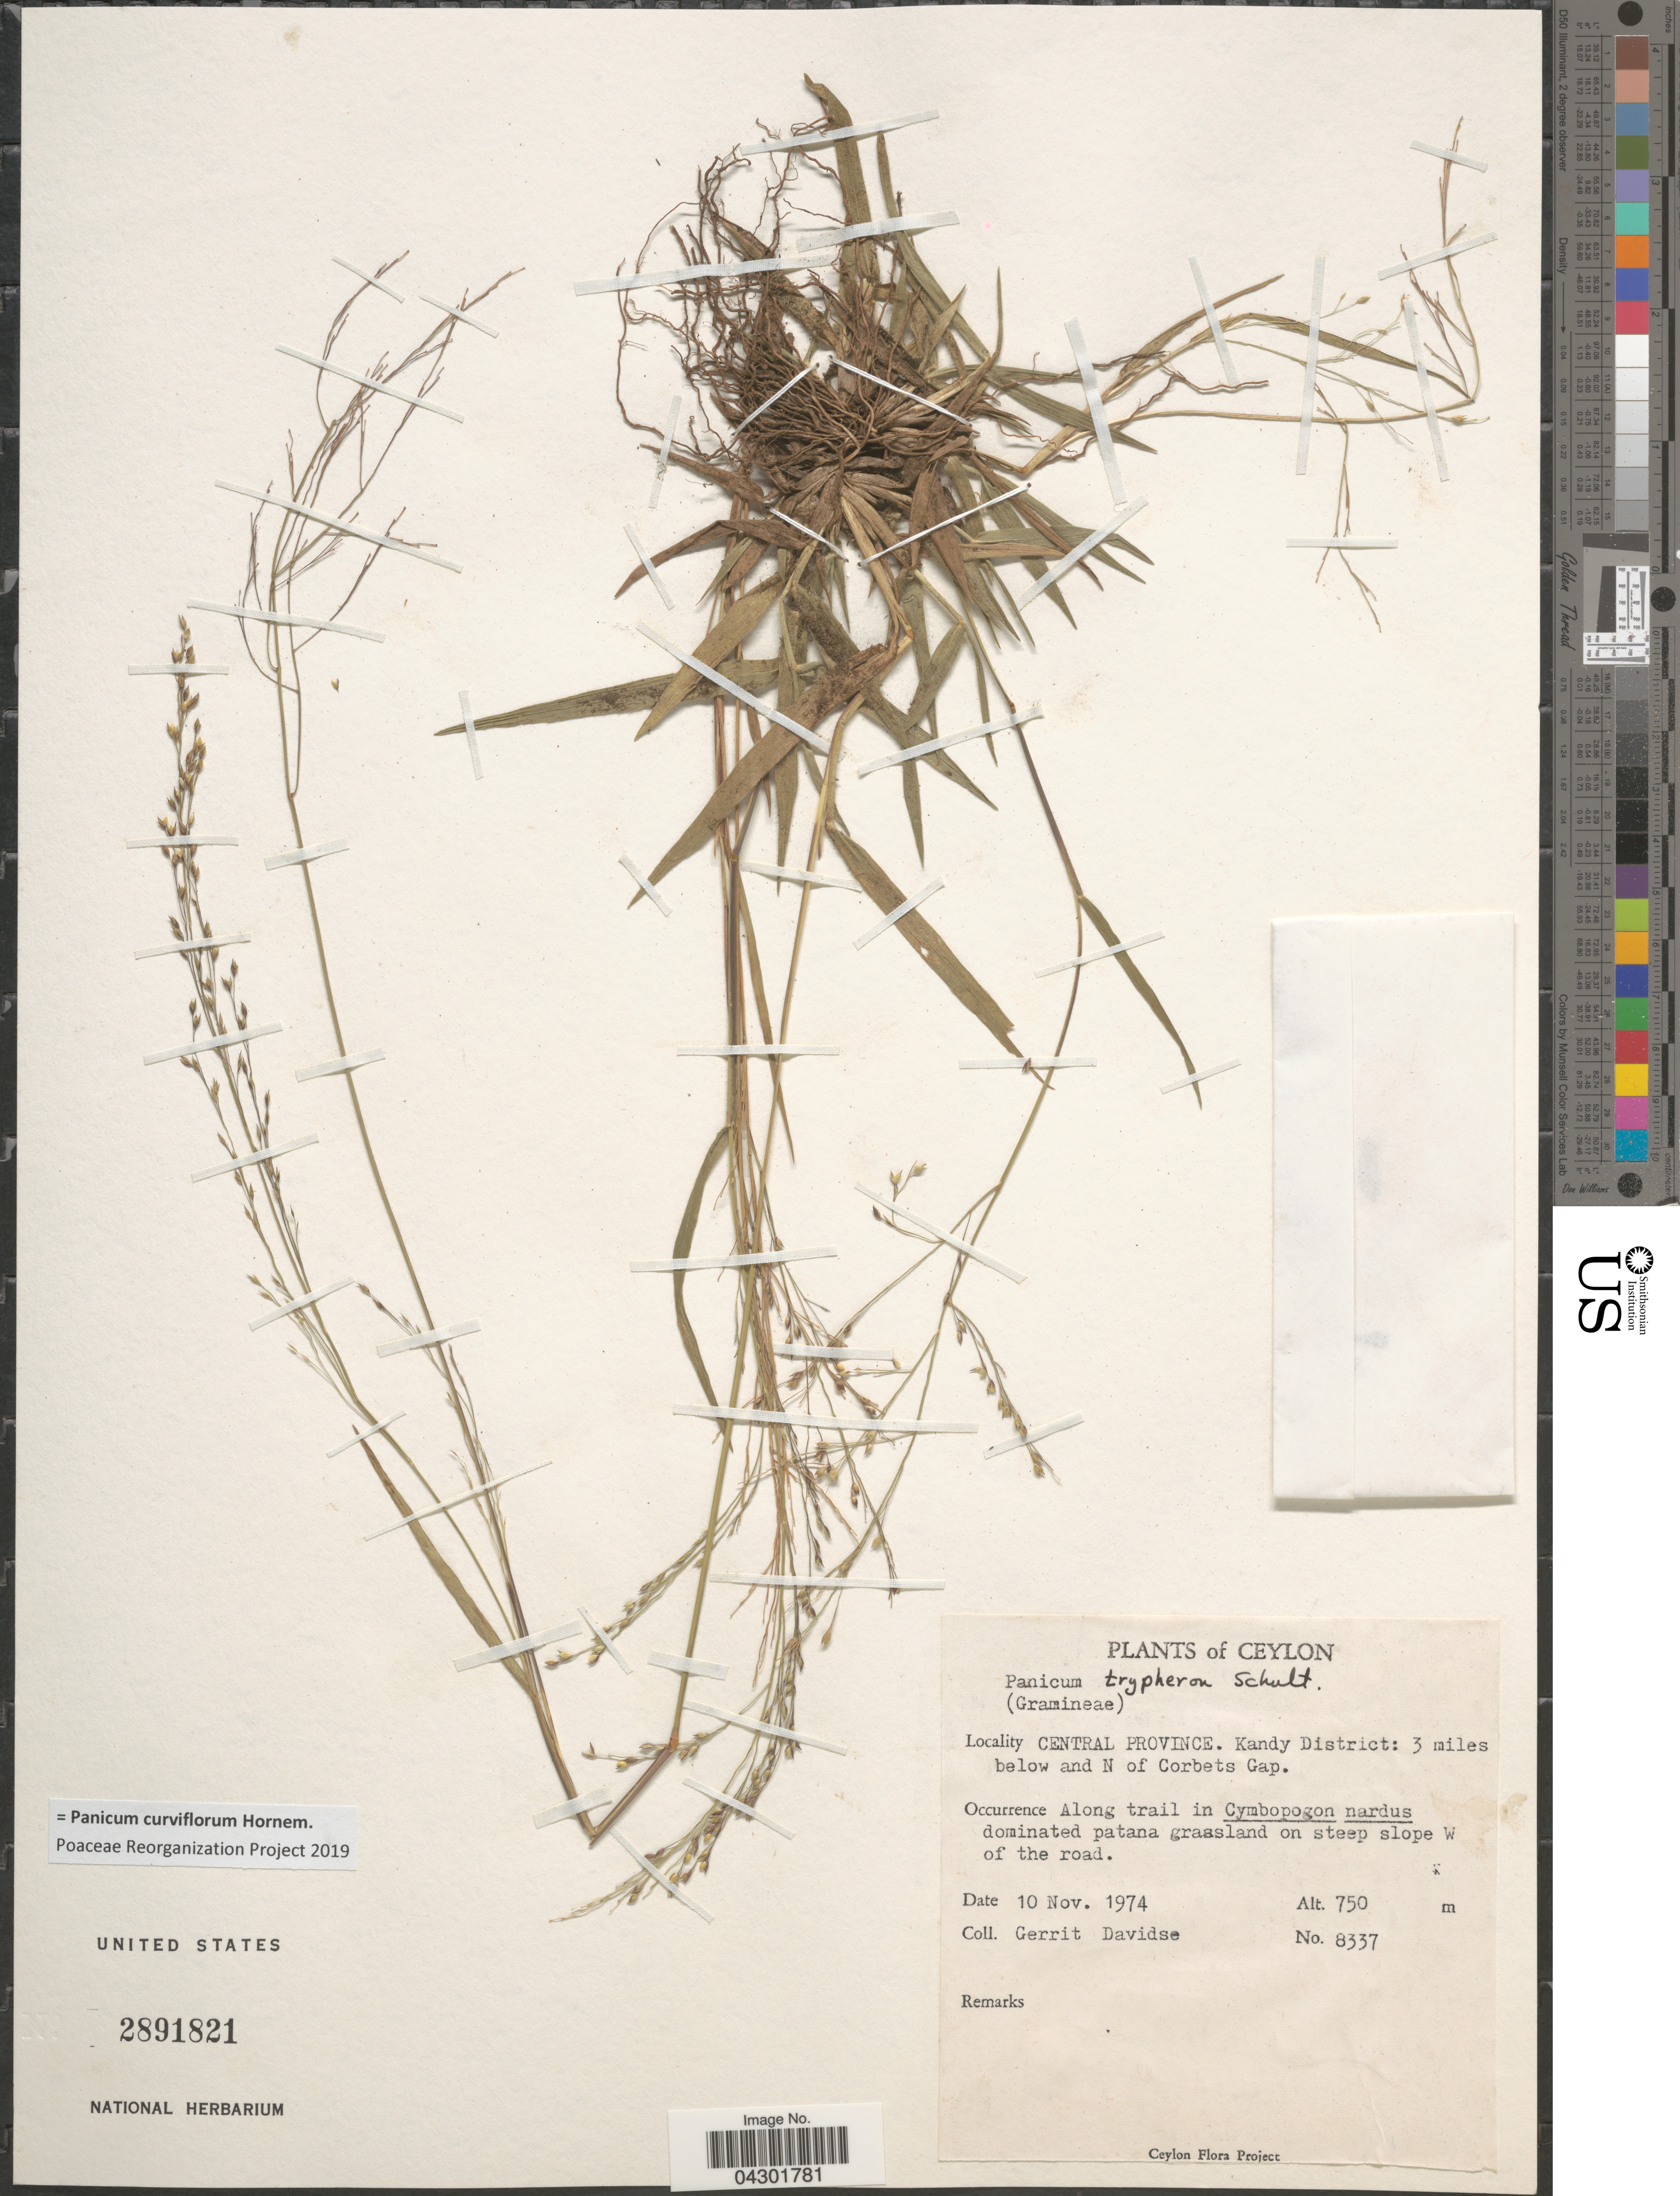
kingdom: Plantae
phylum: Tracheophyta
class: Liliopsida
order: Poales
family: Poaceae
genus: Panicum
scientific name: Panicum curviflorum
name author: Hornem.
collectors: G. Davidse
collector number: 8337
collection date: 1974-11-10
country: Sri Lanka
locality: Ceylon. Central Province. Kandy District: 3 miles below and N of Corbets Gap.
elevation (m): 750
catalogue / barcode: US 2891821